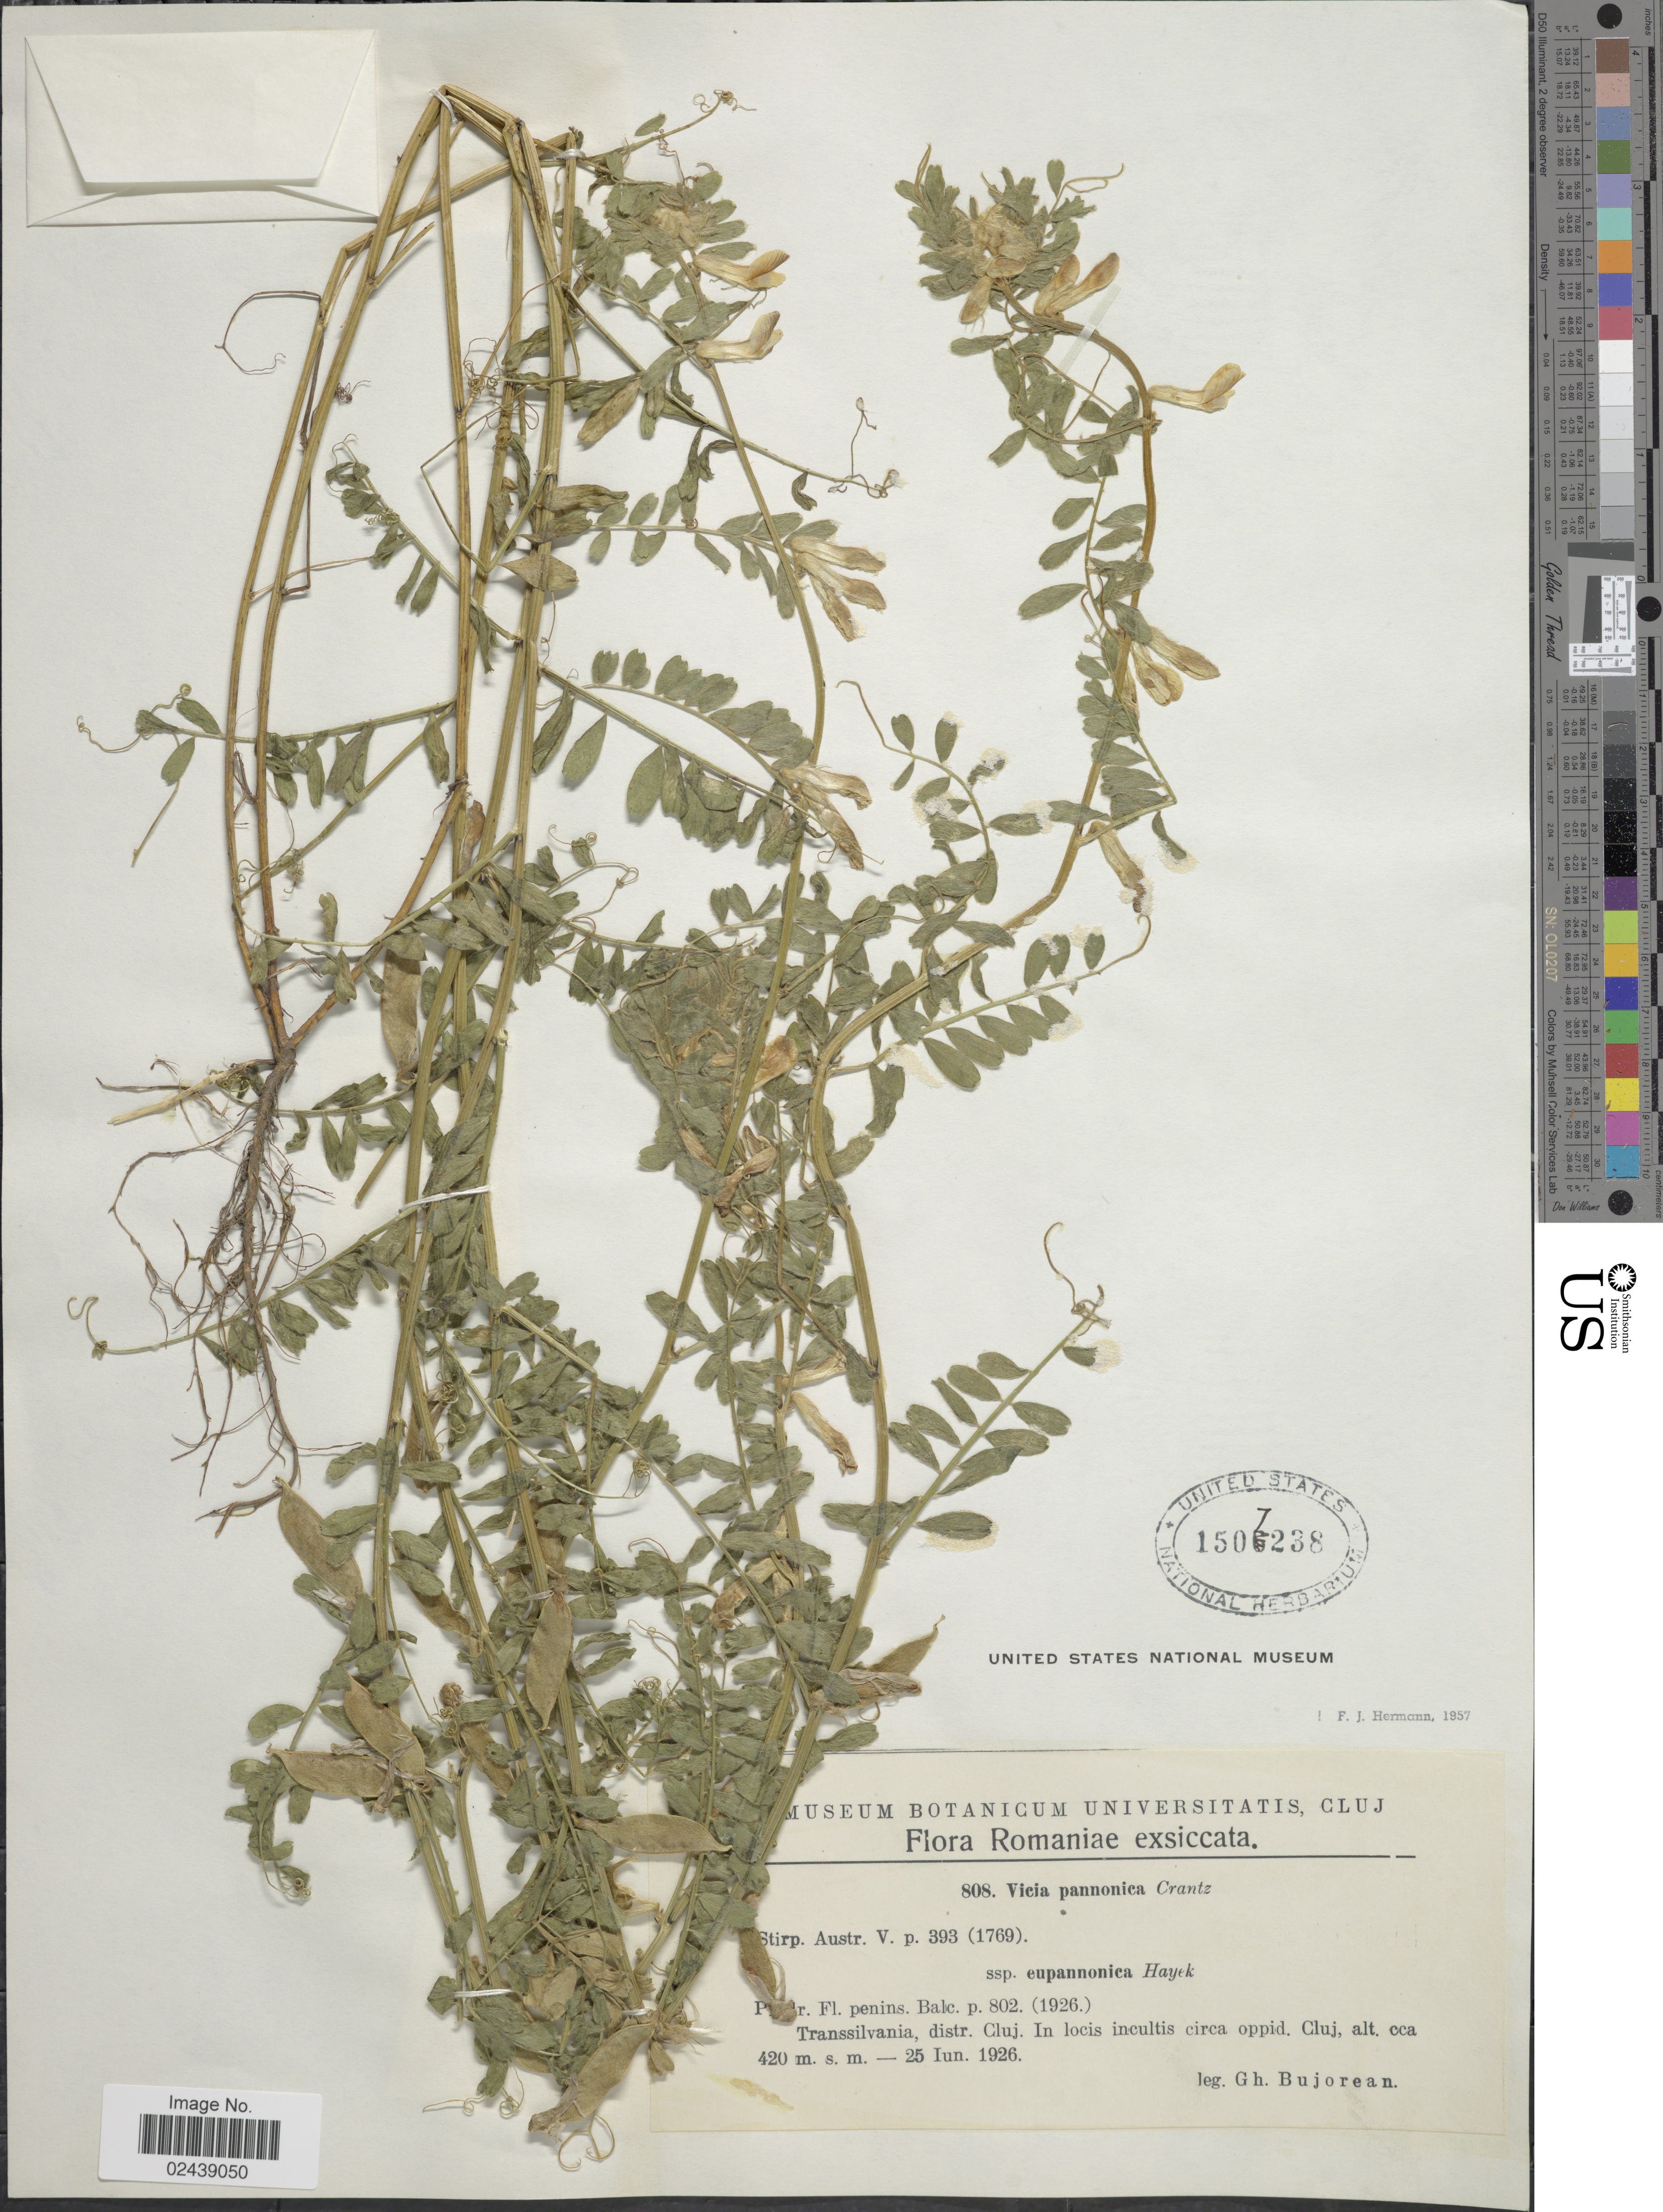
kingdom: Plantae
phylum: Tracheophyta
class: Magnoliopsida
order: Fabales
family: Fabaceae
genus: Vicia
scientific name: Vicia pannonica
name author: Crantz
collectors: G. Bujorean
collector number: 808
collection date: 1926-06-25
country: Romania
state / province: Cluj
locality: Transsilvania, distrc. Cluj, in locis incultis circa oppid. Cluj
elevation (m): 420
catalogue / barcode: US 1507238